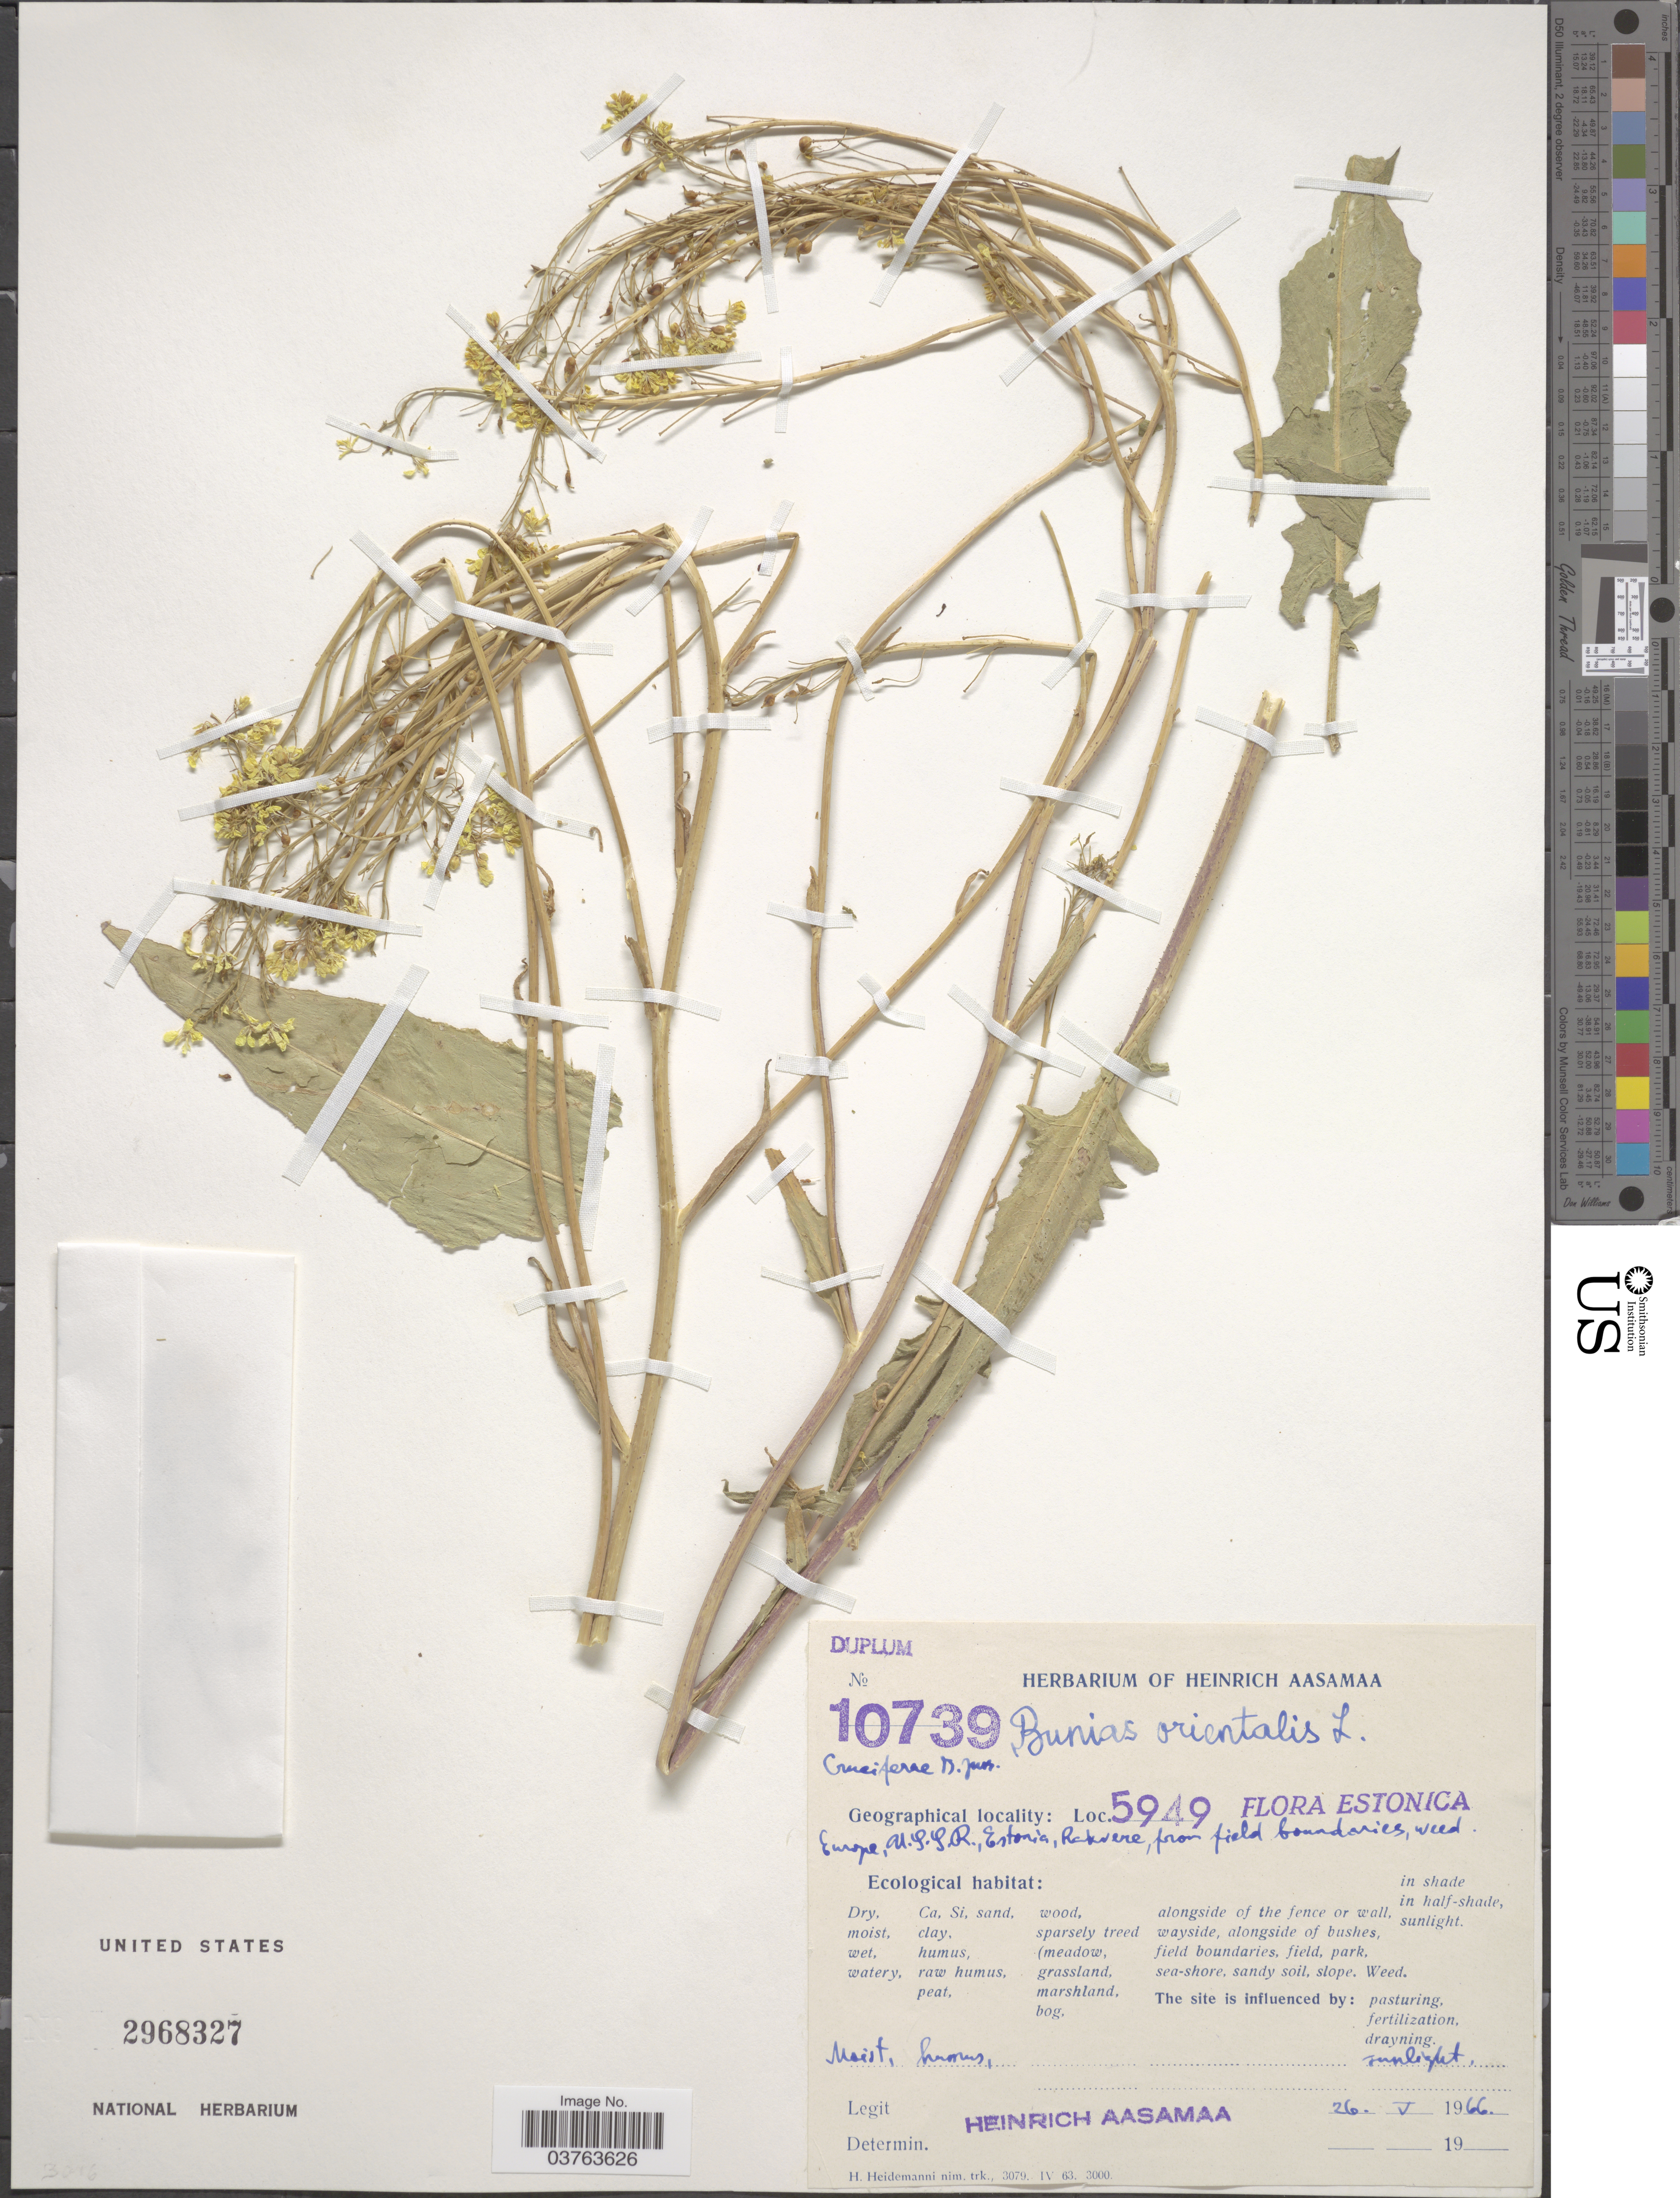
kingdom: Plantae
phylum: Tracheophyta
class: Magnoliopsida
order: Brassicales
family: Brassicaceae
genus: Bunias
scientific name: Bunias orientalis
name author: L.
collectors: H. Aasamaa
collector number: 10739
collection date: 1966-05-26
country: Estonia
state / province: Lääne-virumaa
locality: Estonica. Europe, U.J.J.R., Estonia, Rakvere.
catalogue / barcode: US 2968327